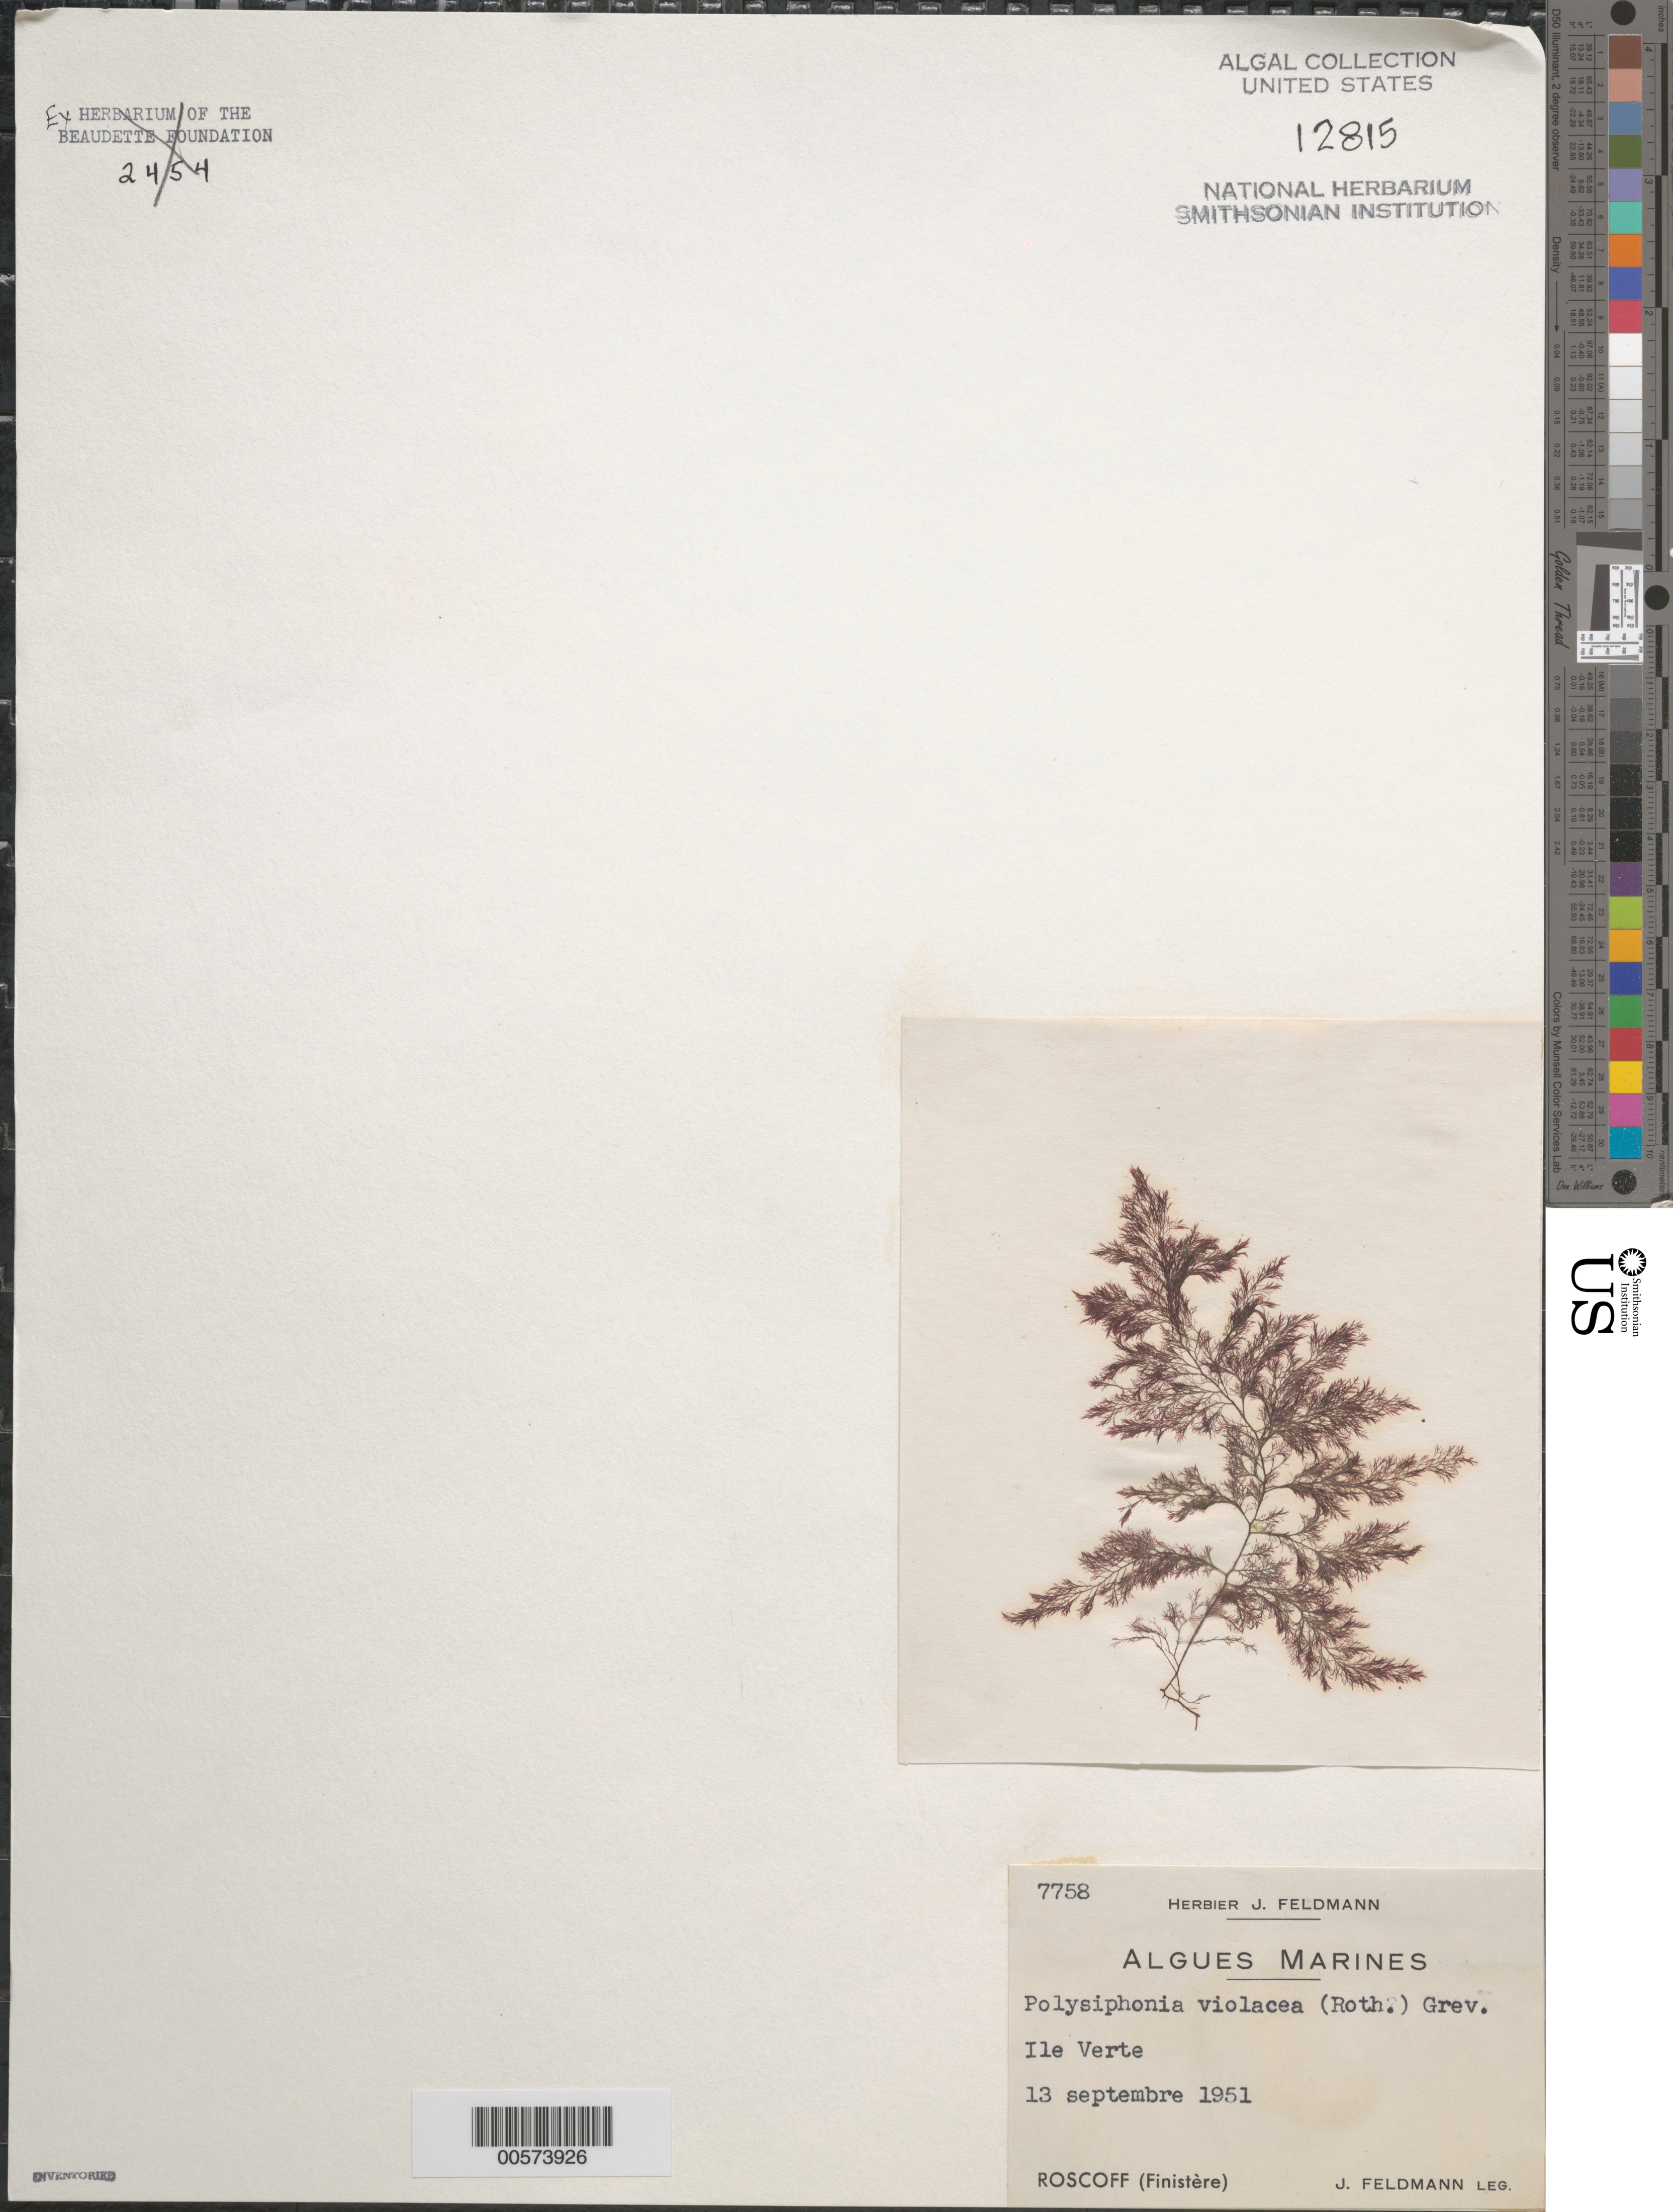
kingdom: Plantae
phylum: Rhodophyta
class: Florideophyceae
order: Ceramiales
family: Rhodomelaceae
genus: Vertebrata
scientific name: Vertebrata fucoides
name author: (Hudson) Kuntze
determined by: Algae name updating Project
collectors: J. Feldmann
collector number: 7758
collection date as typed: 13 Sep 1951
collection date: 1951-09-13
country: France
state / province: Bretagne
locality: Ile verte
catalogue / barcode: US 12815